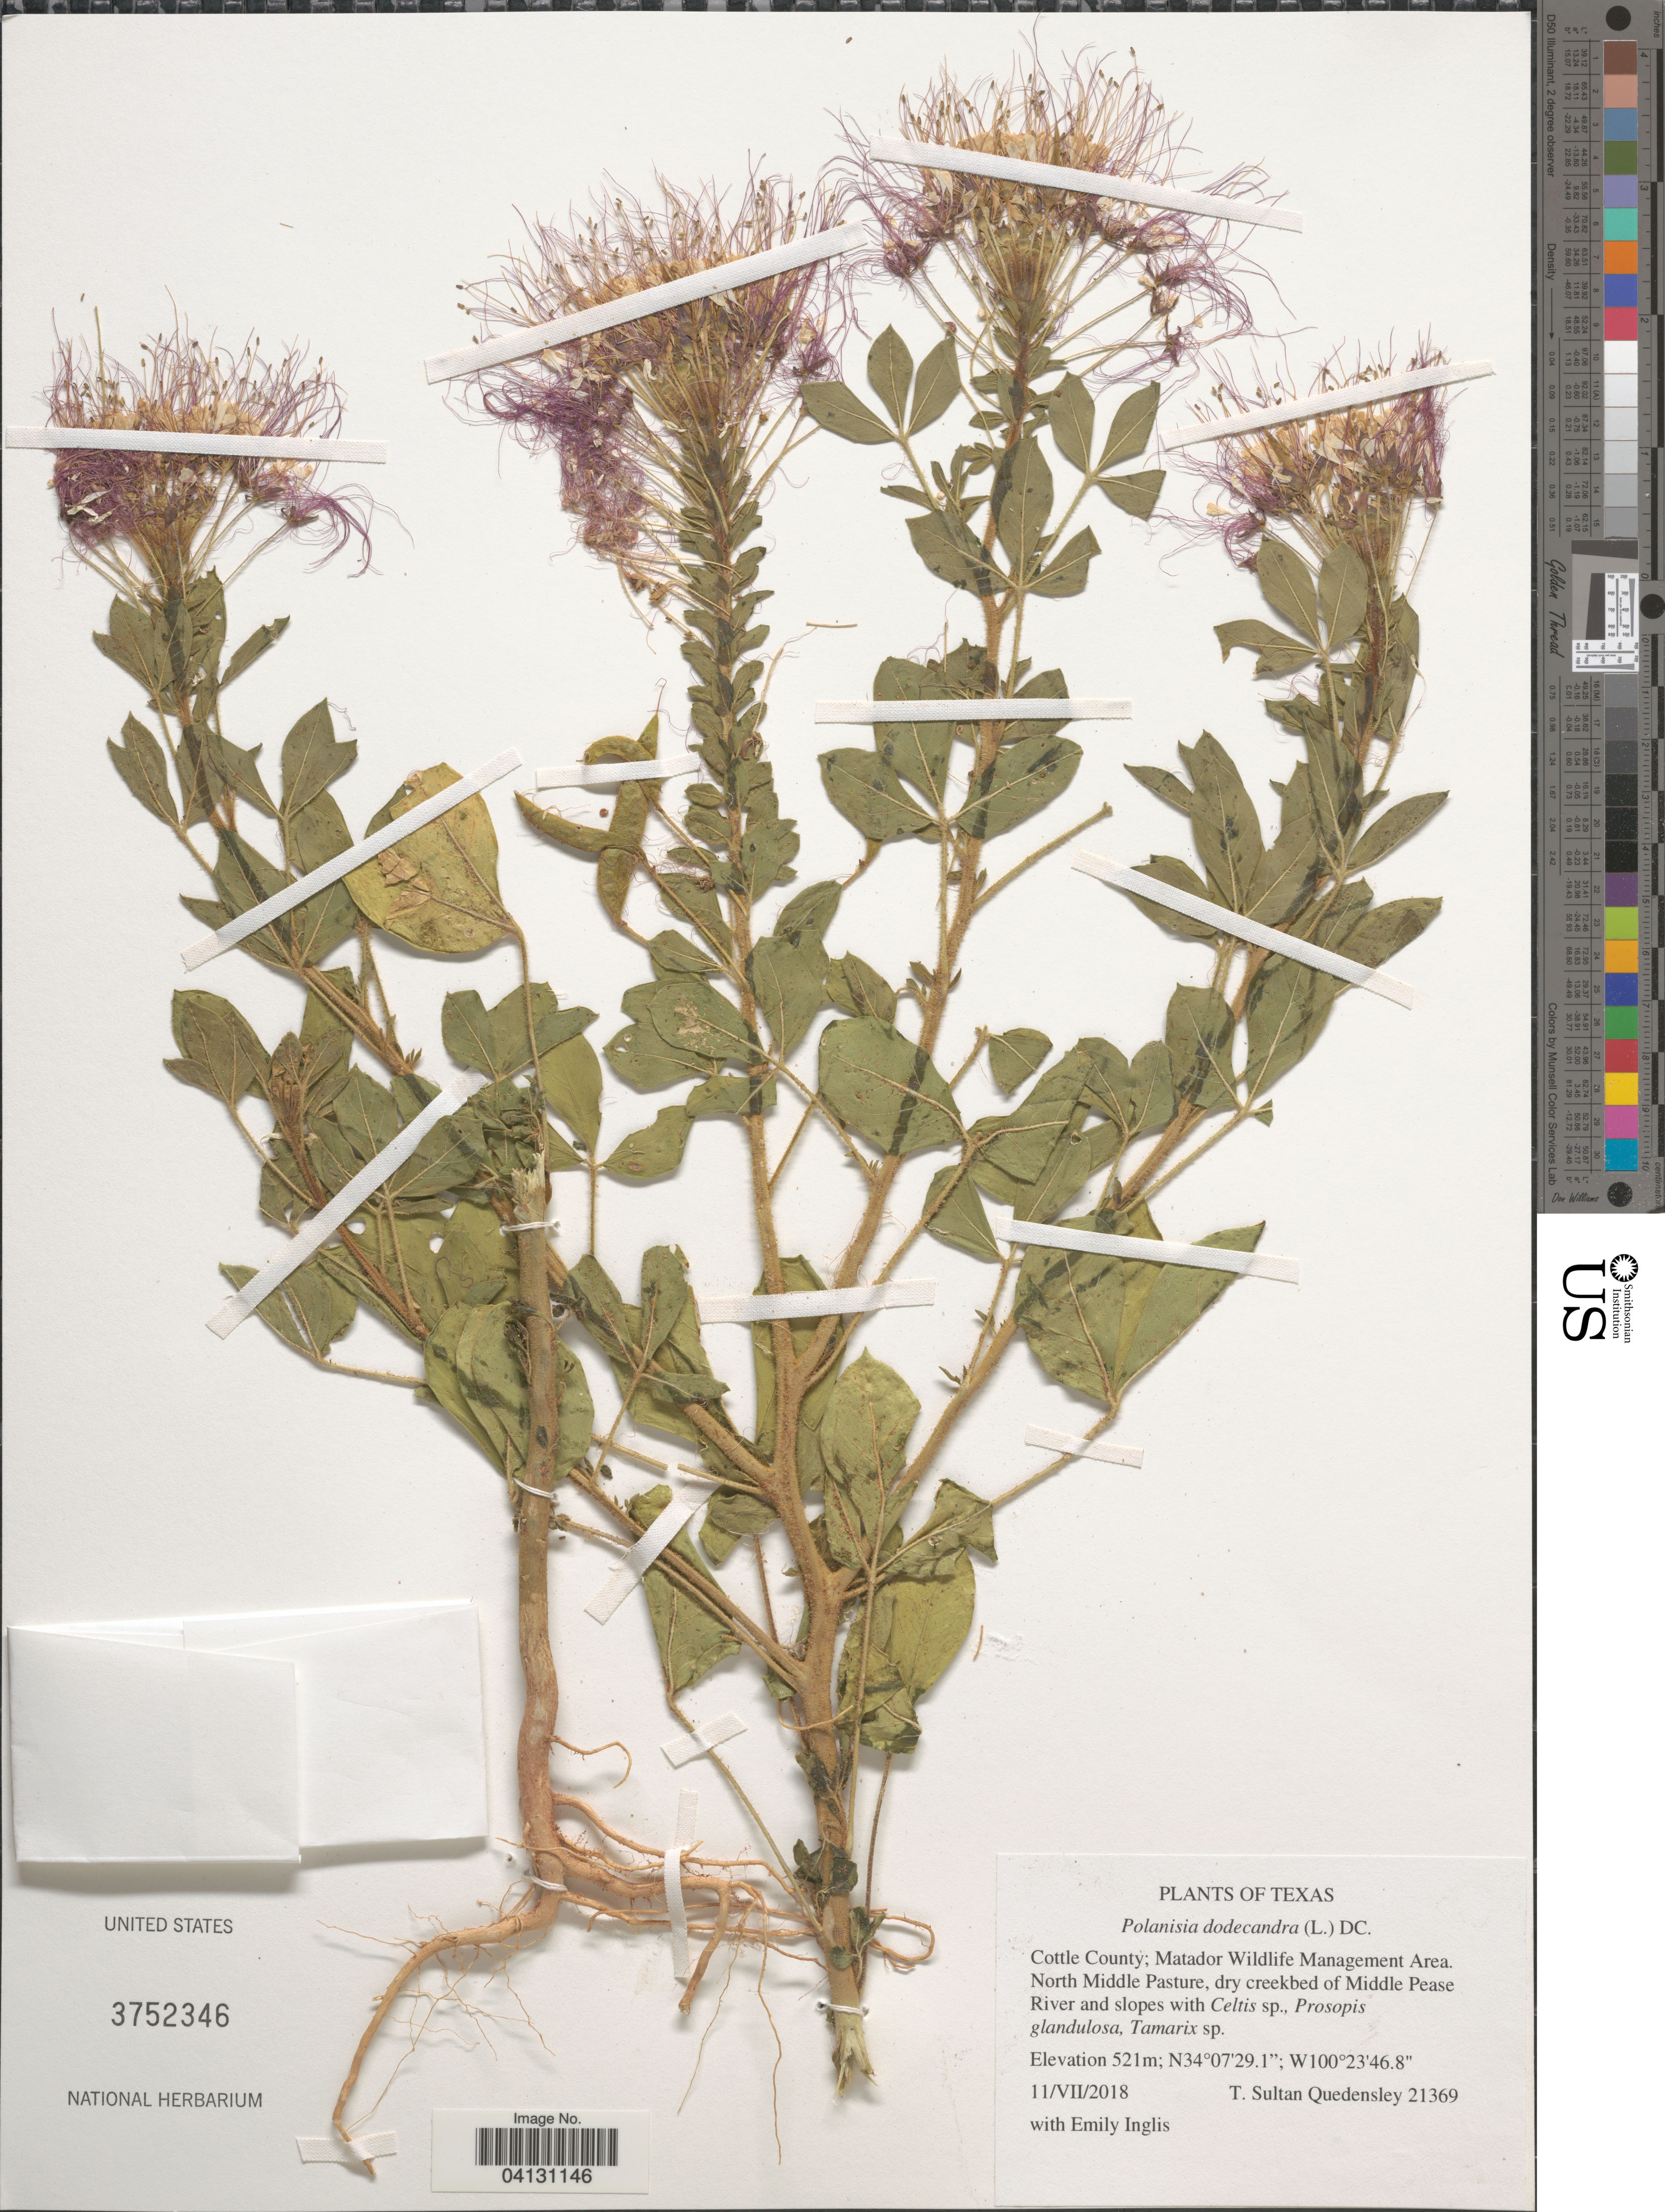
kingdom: Plantae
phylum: Tracheophyta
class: Magnoliopsida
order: Brassicales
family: Cleomaceae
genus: Polanisia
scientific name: Polanisia dodecandra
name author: (L.) DC.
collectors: T. S. Quedensley & E. Inglis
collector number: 21369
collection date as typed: Transcribed d/m/y: 11/7/2018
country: United States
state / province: Texas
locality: Cottle County: Matador Wildlife Management Area. North Middle Pasture, dry creekbed of Middle Pease River and slopes.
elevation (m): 521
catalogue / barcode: US 3752346